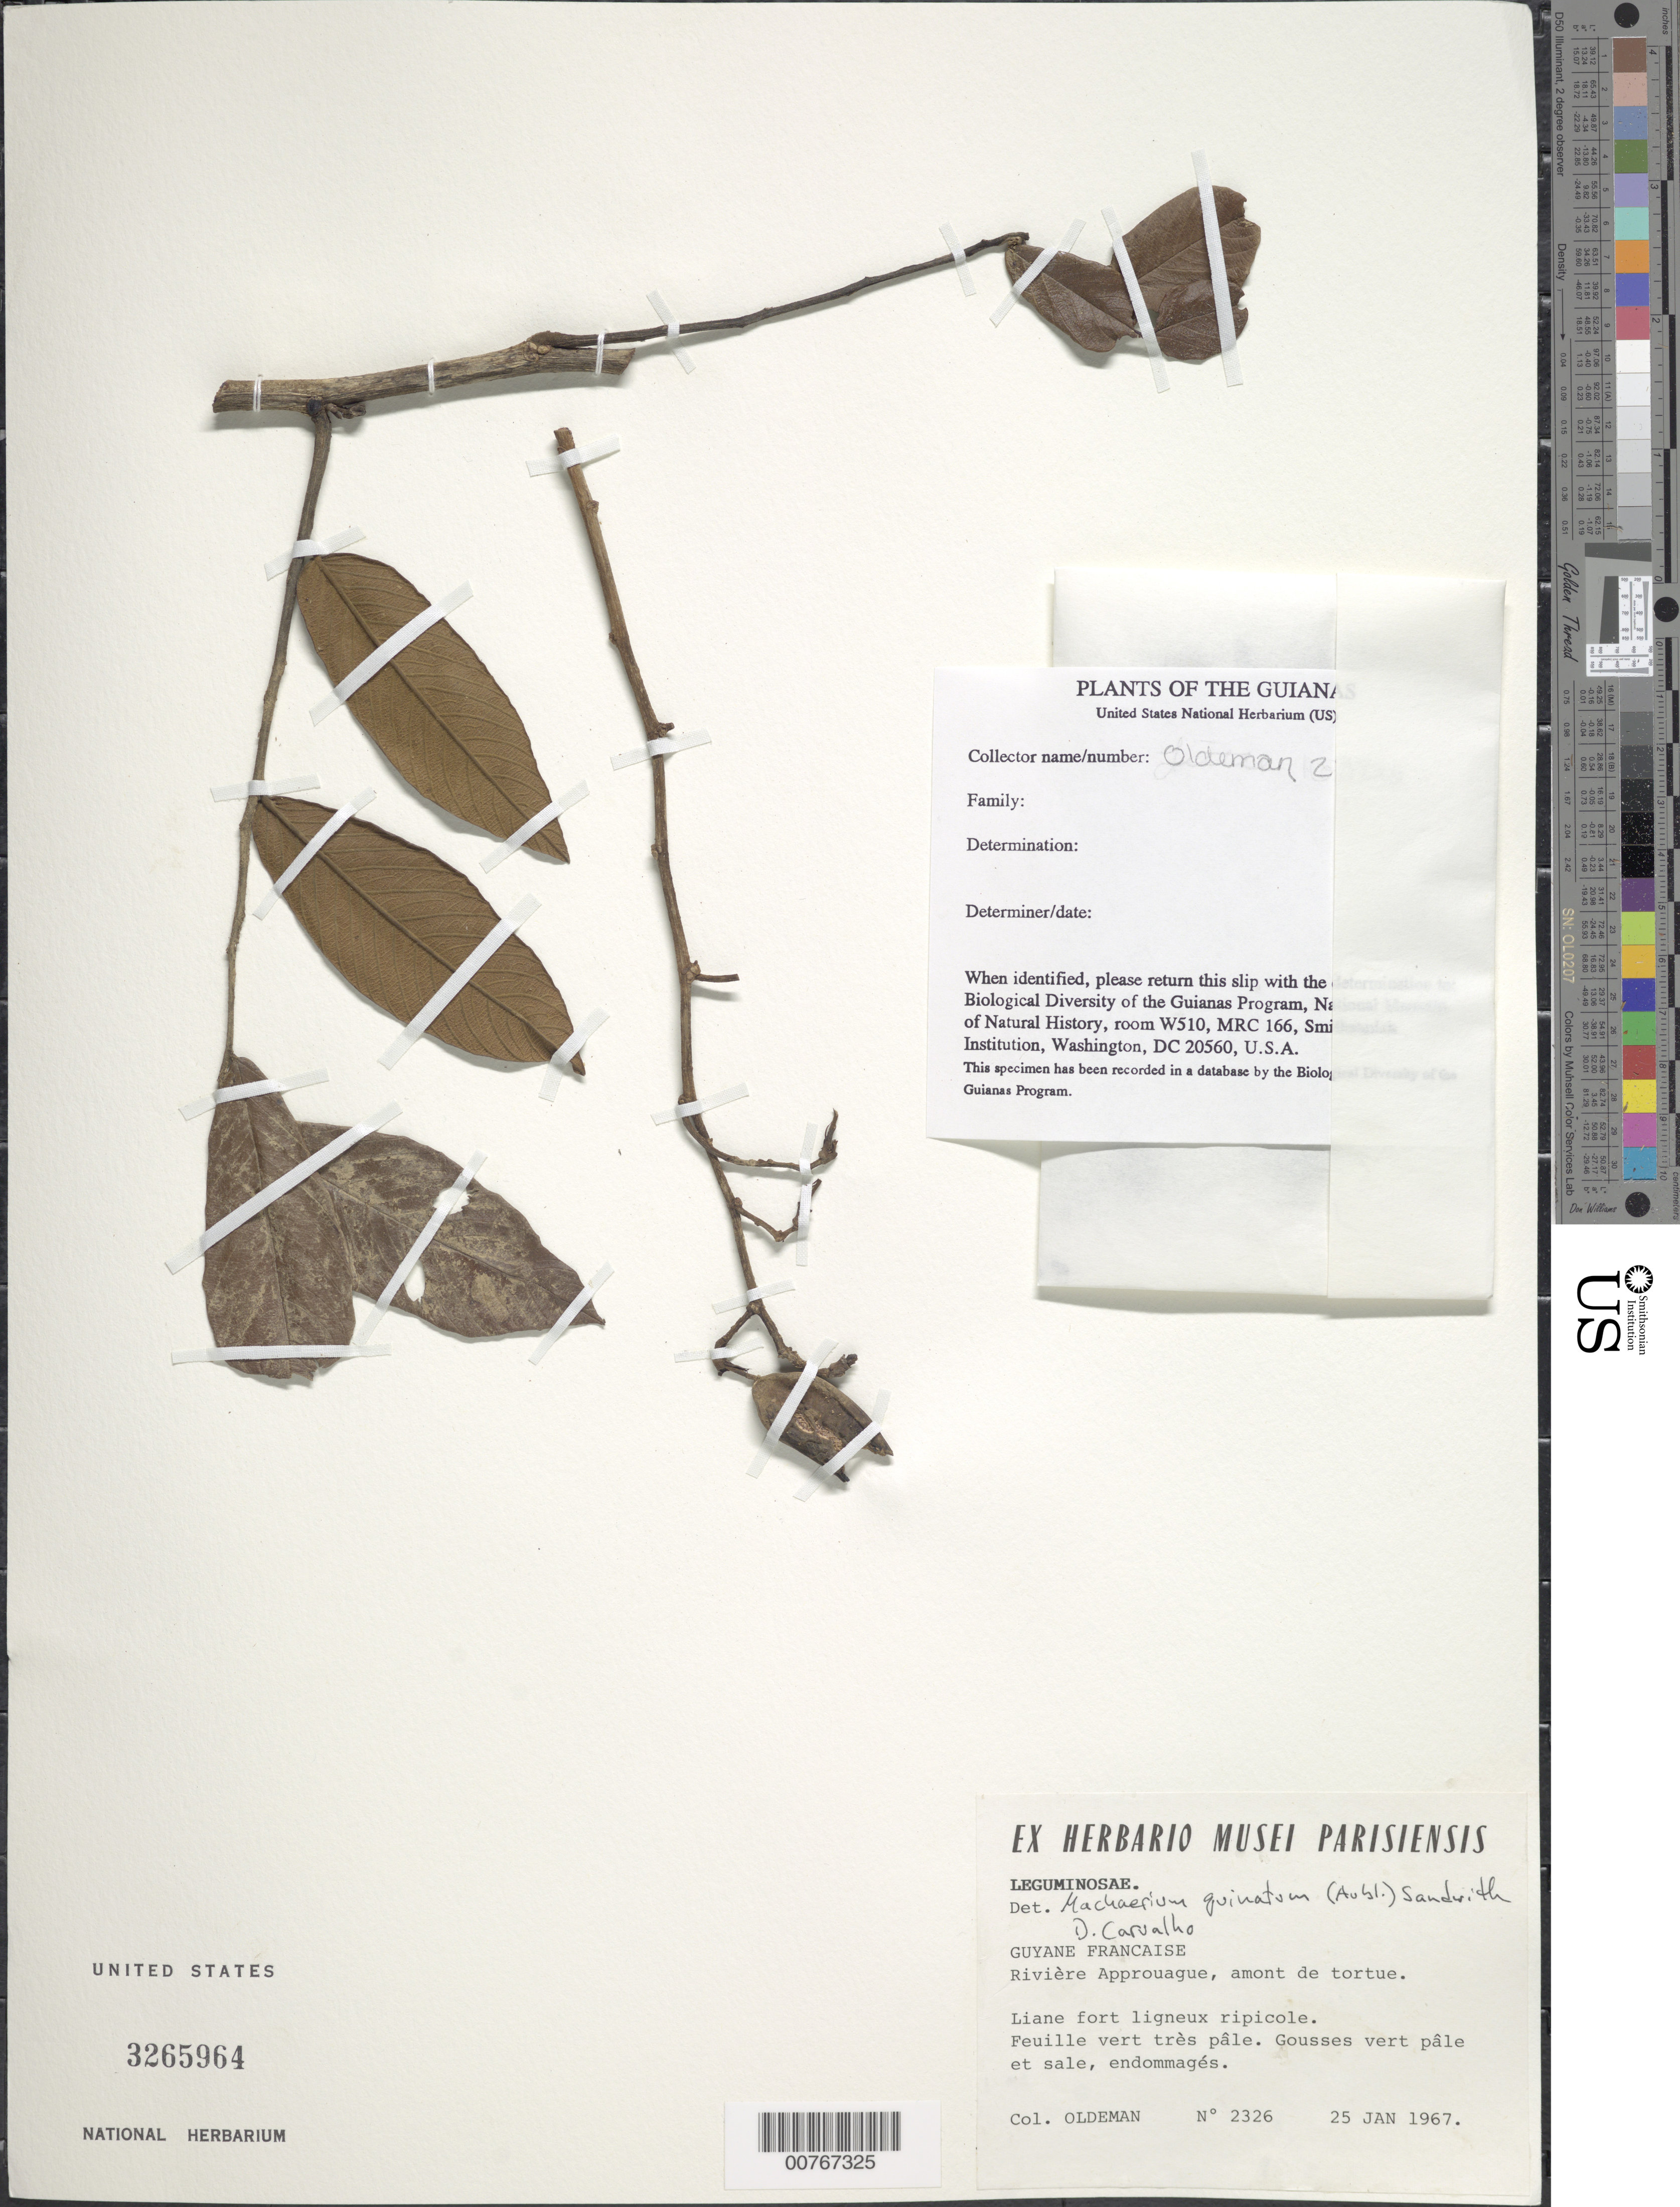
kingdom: Plantae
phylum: Tracheophyta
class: Magnoliopsida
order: Fabales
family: Fabaceae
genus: Machaerium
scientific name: Machaerium quinatum var. quinatum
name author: (Aubl.) Sandwith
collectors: R. Oldeman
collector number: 2326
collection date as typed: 25-Jan-67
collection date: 1967-01-25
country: French Guiana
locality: Approuague, rives en amont de Crique Tortue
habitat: Ripicole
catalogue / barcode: US 3265964